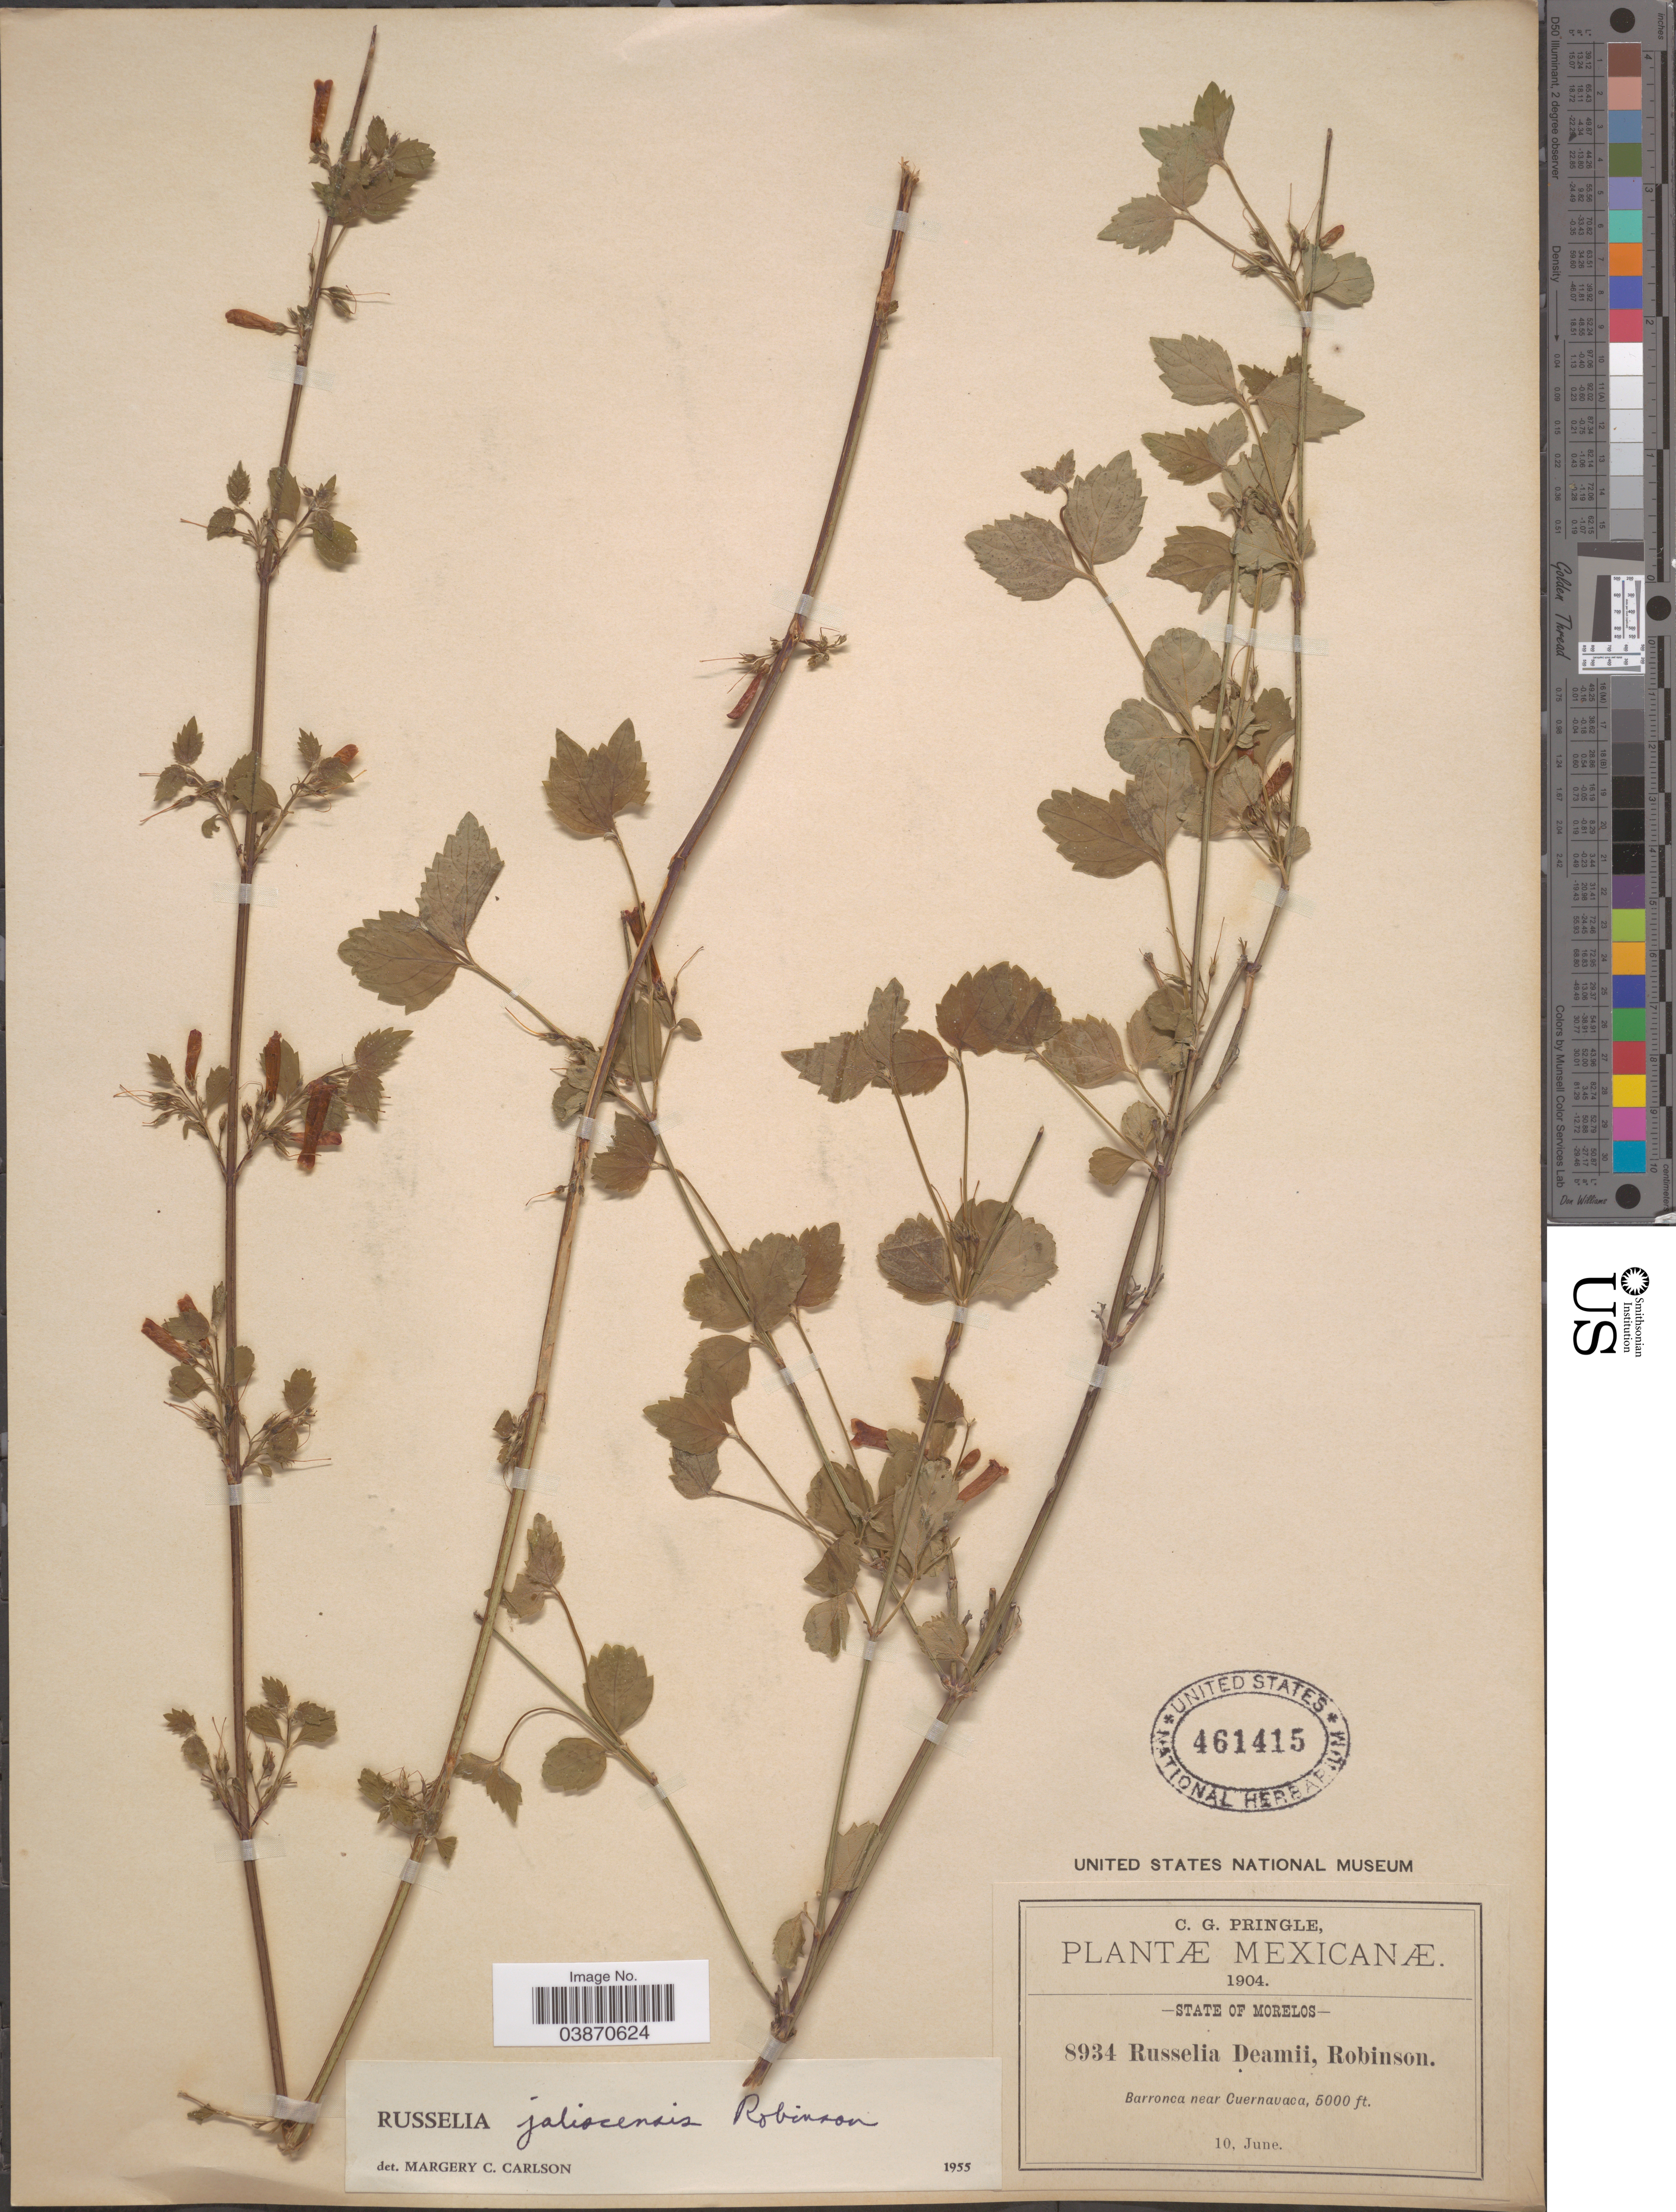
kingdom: Plantae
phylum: Tracheophyta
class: Magnoliopsida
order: Lamiales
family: Plantaginaceae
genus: Russelia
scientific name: Russelia jaliscensis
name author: B.L. Rob.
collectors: C. G. Pringle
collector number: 8934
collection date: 1904-06-10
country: Mexico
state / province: Morelos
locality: Barronca near Cuernavaca.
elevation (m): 1524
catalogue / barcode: US 461415